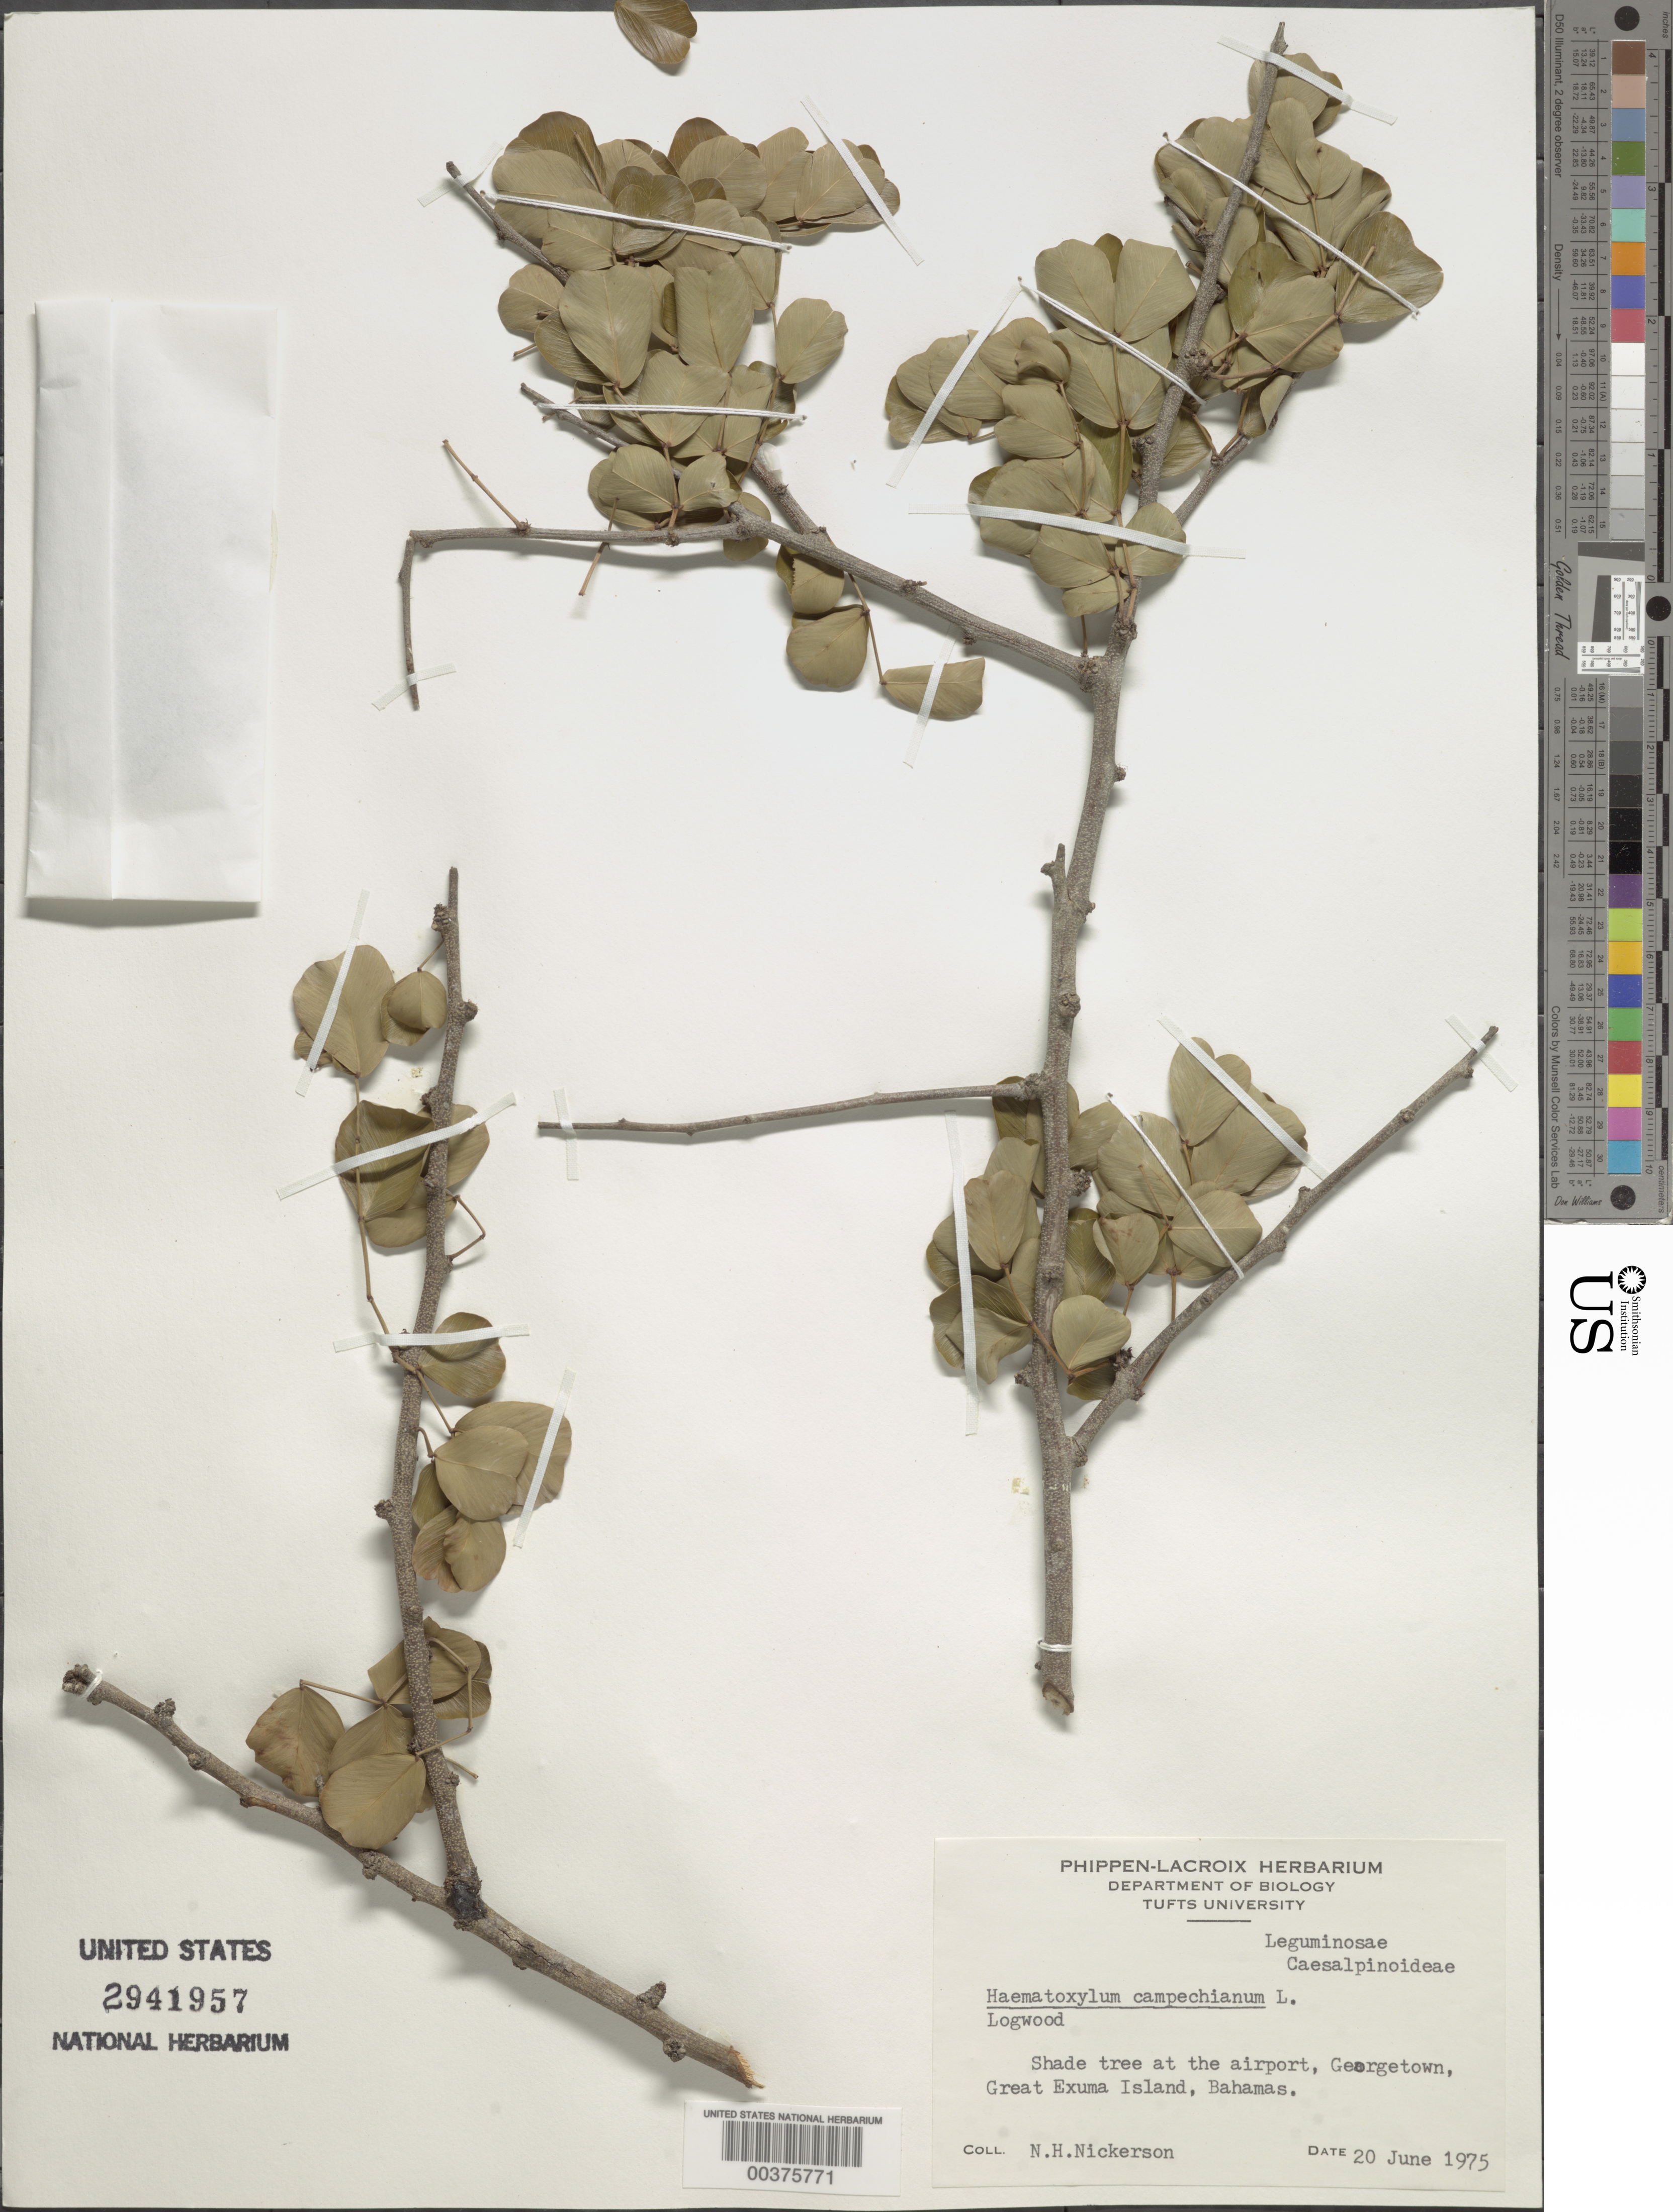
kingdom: Plantae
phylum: Tracheophyta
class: Magnoliopsida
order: Fabales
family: Fabaceae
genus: Haematoxylum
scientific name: Haematoxylum campechianum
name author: L.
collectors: N. Nickerson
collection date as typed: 20 Jun 1975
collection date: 1975-06-20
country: Bahamas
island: Great Exuma Island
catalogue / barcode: US 2941957